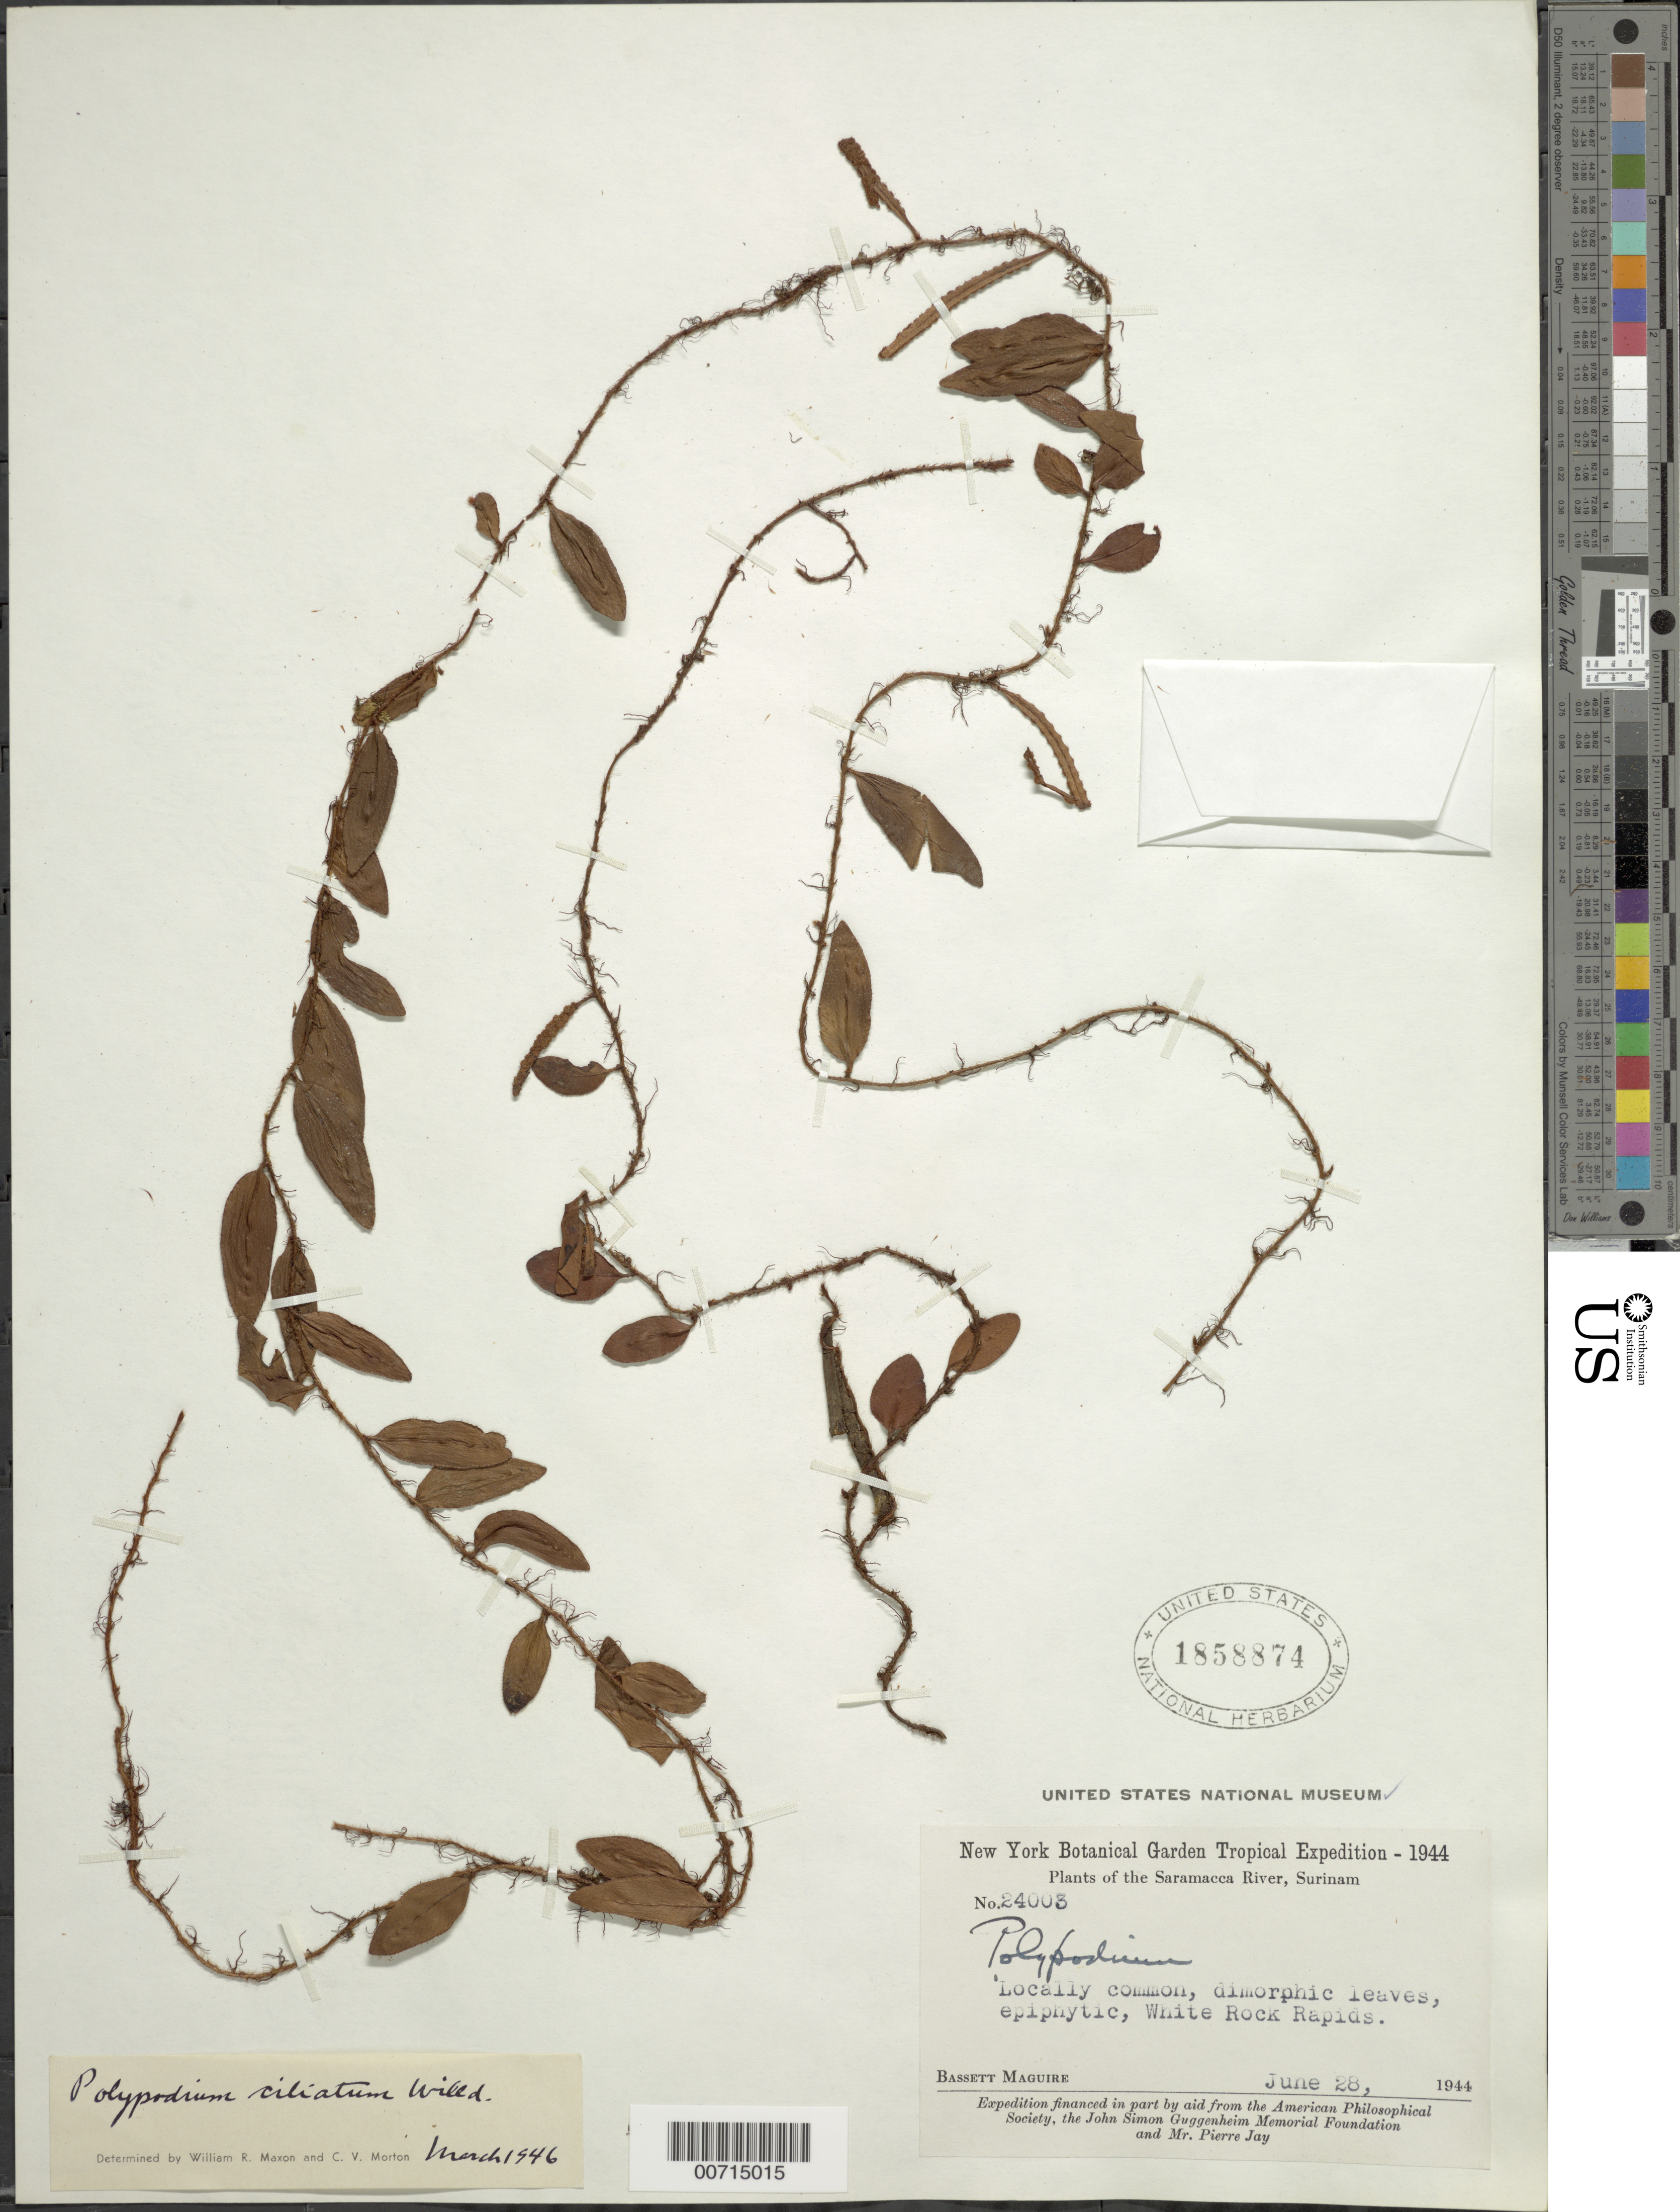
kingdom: Plantae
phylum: Tracheophyta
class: Polypodiopsida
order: Polypodiales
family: Polypodiaceae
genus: Microgramma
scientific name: Microgramma reptans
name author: (Cav.) A.R. Sm.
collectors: B. Maguire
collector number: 24003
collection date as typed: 28-Jun-44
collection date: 1944-06-28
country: Suriname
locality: Saramacca River, White Rock Rapids, below Posoegronoe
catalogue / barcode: US 1858874